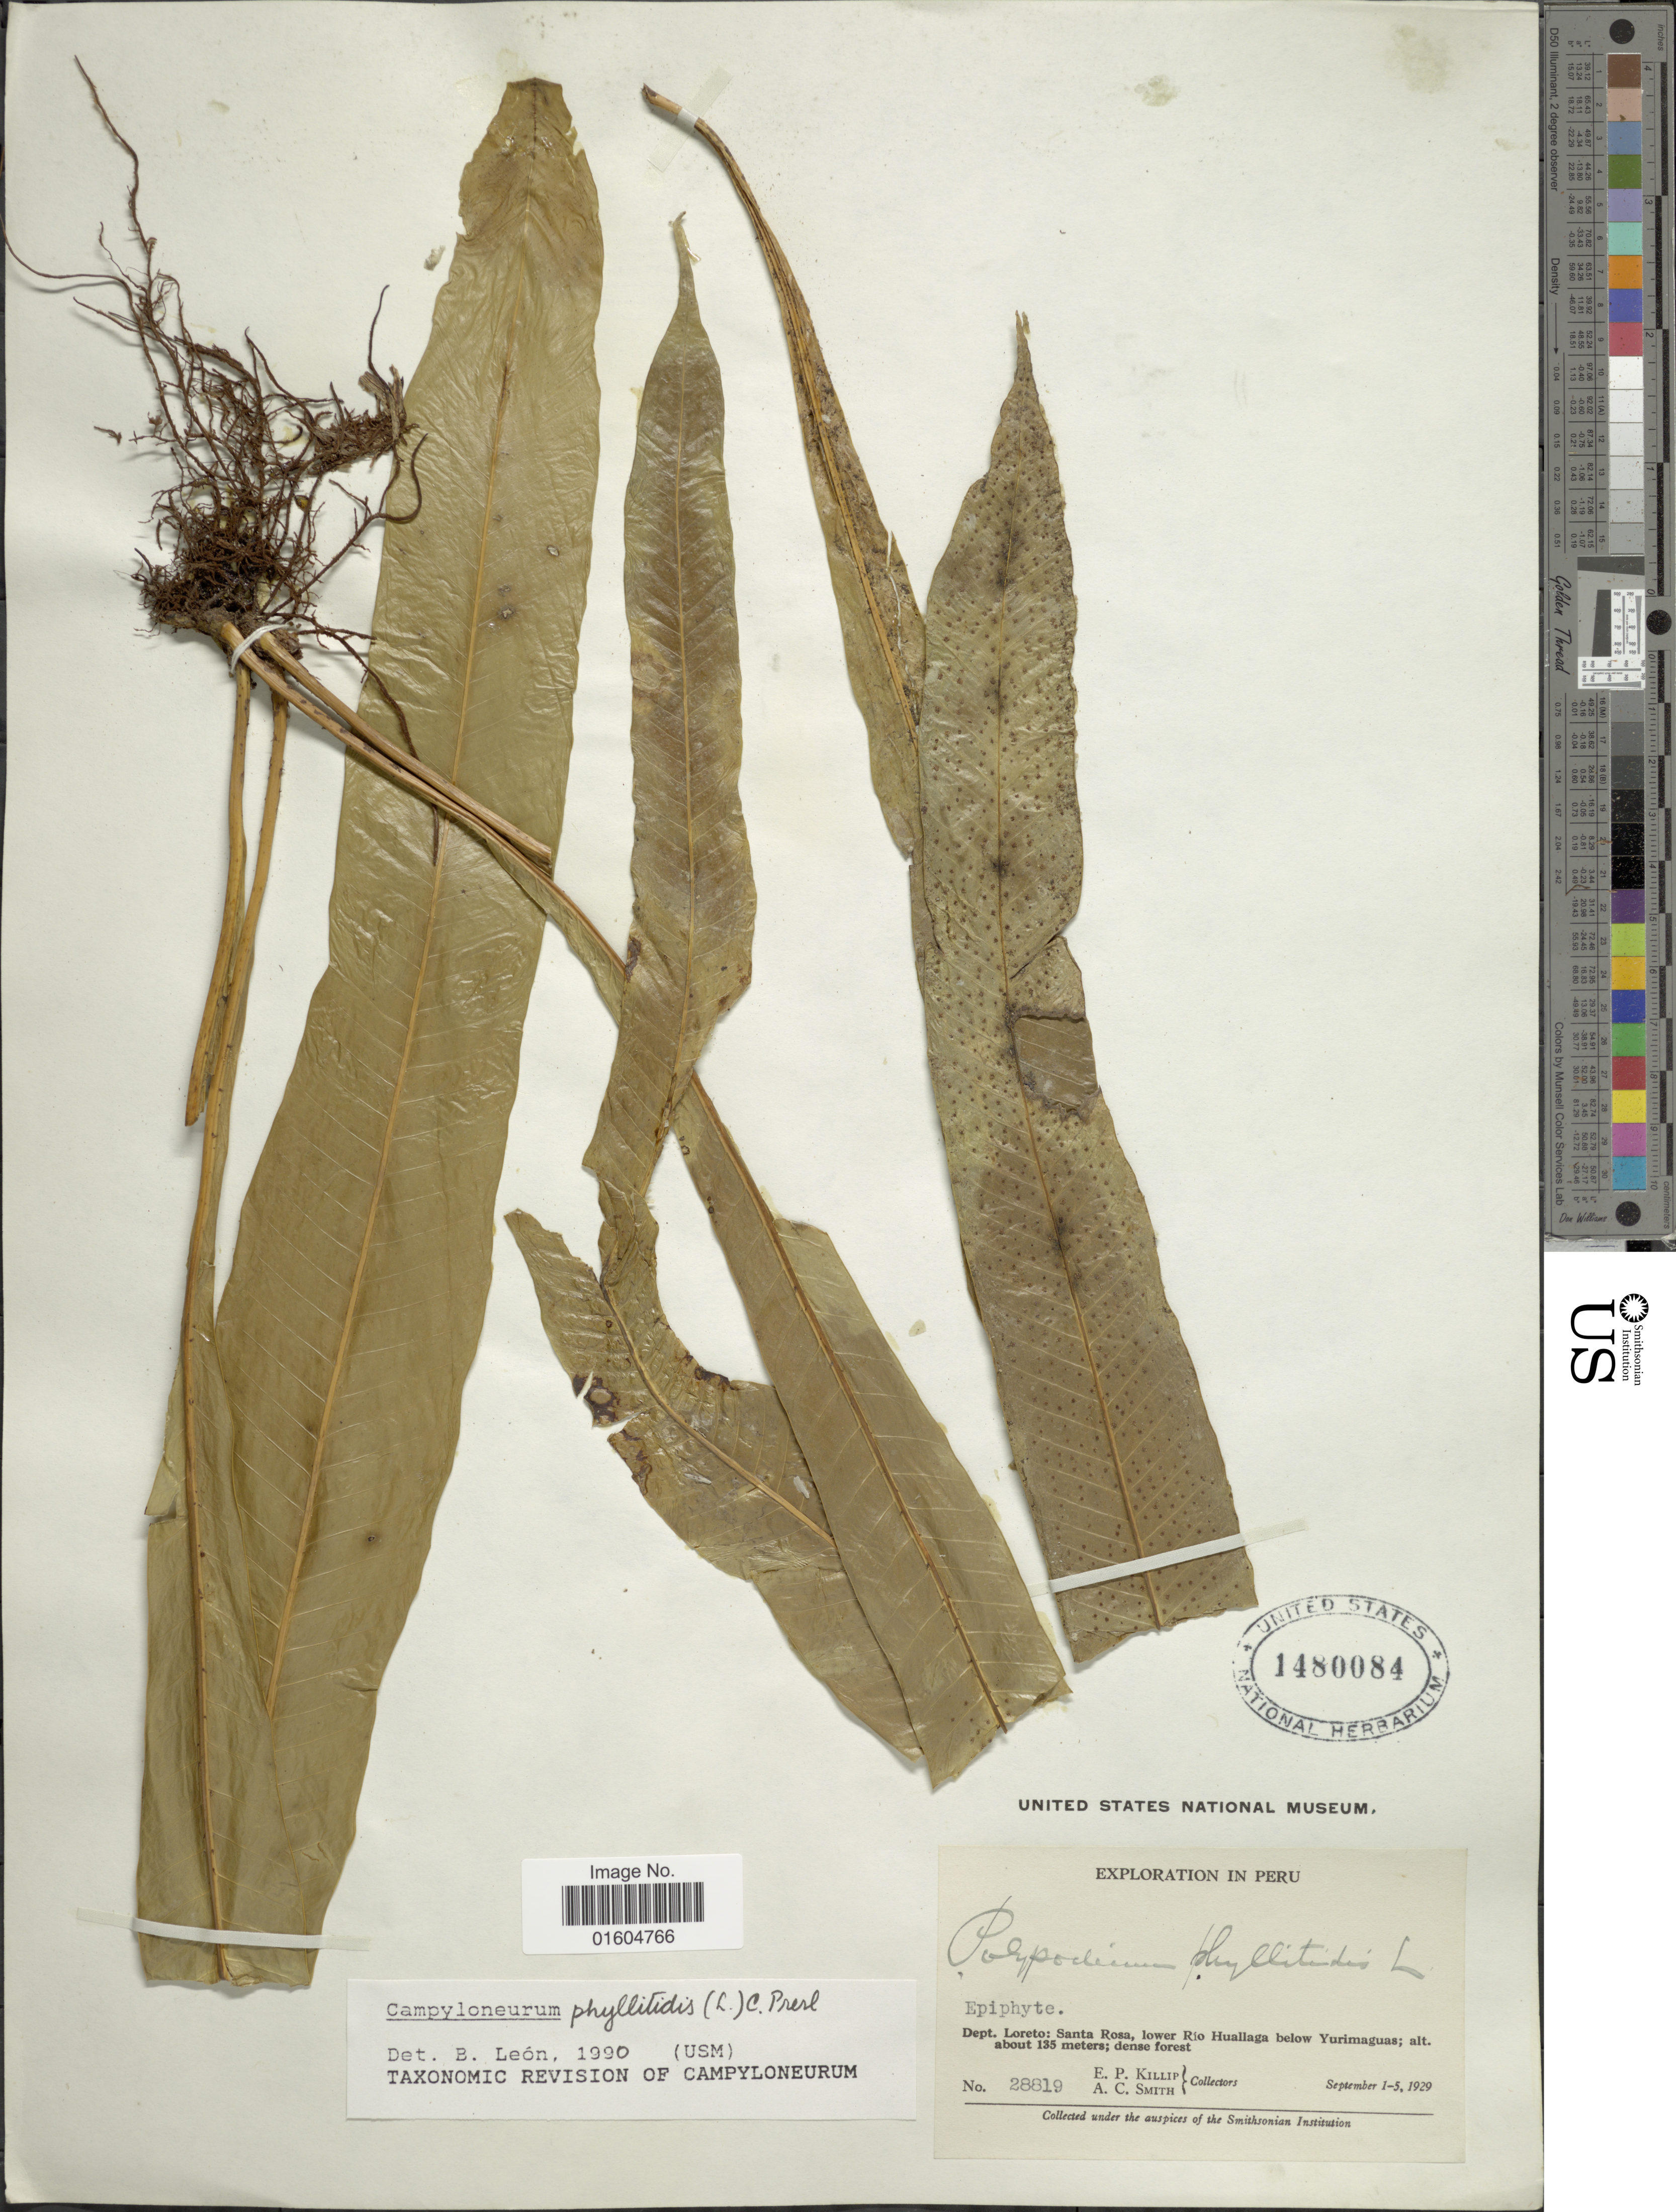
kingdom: Plantae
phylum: Tracheophyta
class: Polypodiopsida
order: Polypodiales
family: Polypodiaceae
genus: Campyloneurum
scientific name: Campyloneurum phyllitidis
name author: (L.) C. Presl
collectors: E. P. Killip & A. C. Smith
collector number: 28819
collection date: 1929-09-01/1929-09-05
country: Peru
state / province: Loreto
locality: Peru. Dept. Loreto: Santa Rosa, lower Rio Huallaga below Yurimaguas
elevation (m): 135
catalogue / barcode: US 1480084